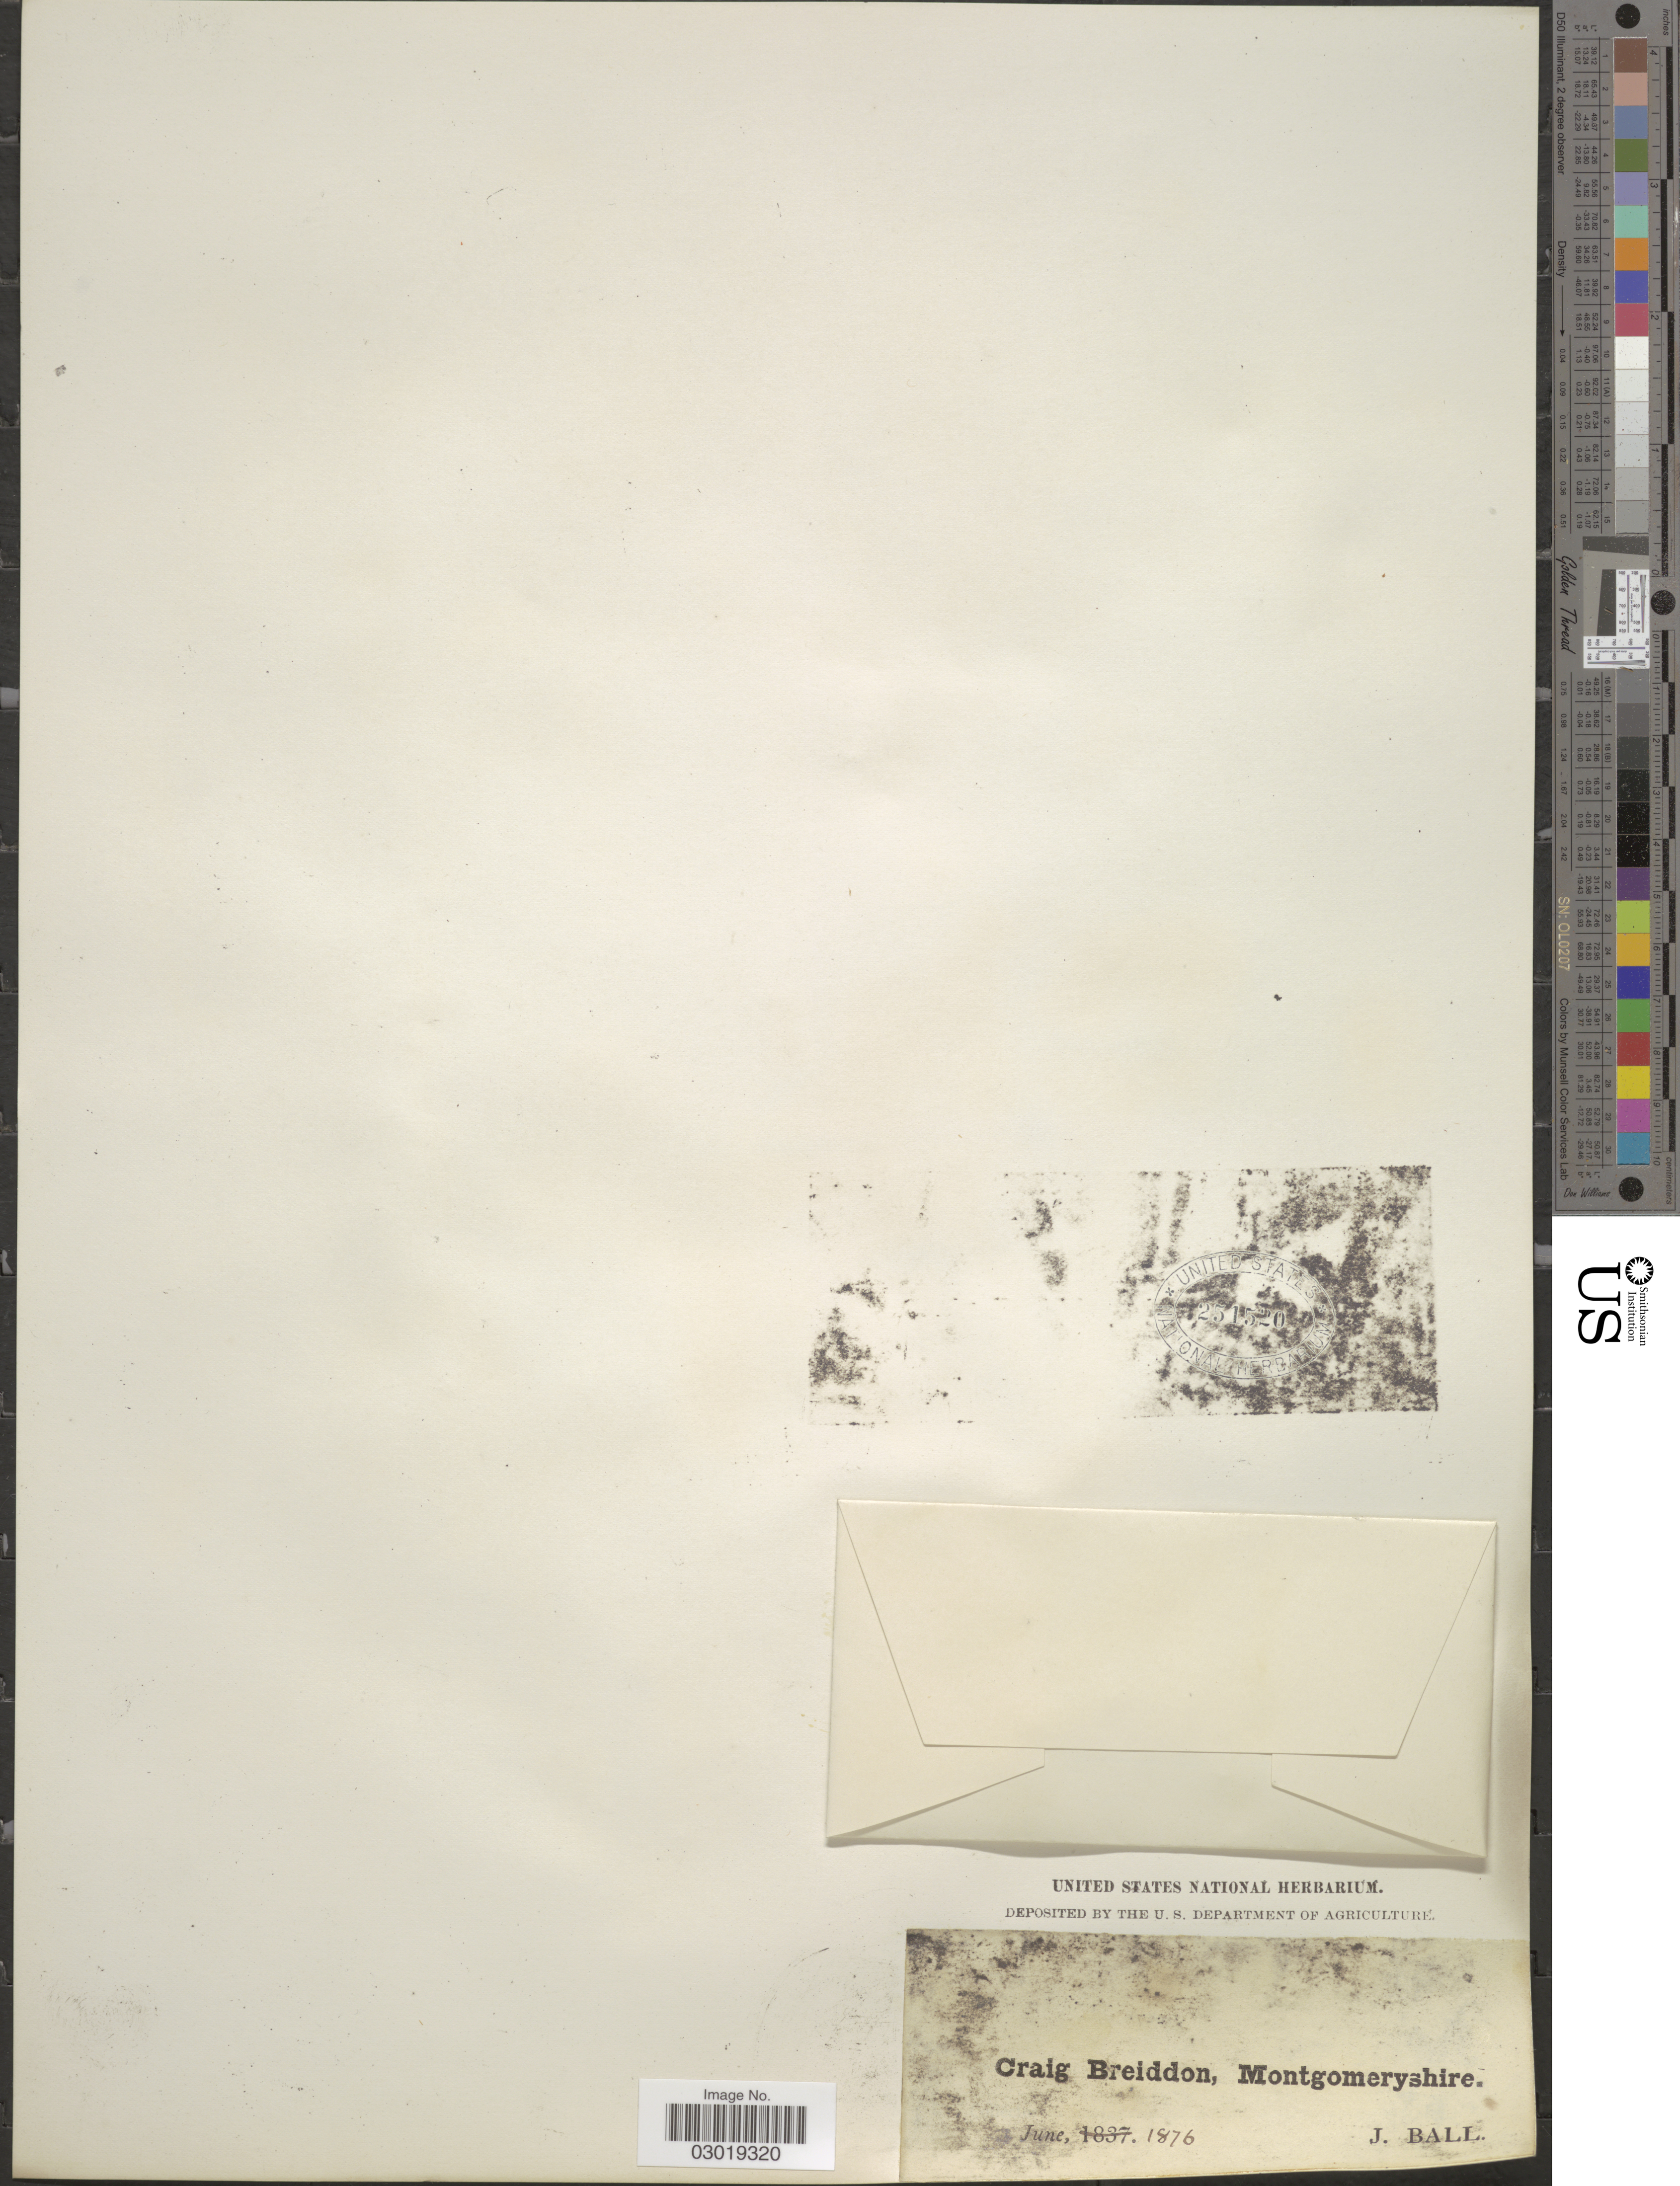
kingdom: Plantae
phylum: Tracheophyta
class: Magnoliopsida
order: Malpighiales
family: Violaceae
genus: Viola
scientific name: Viola sp.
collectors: J. Ball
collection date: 1876-06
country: United Kingdom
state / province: Wales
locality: Craig Breiddon, Montgomeryshire.